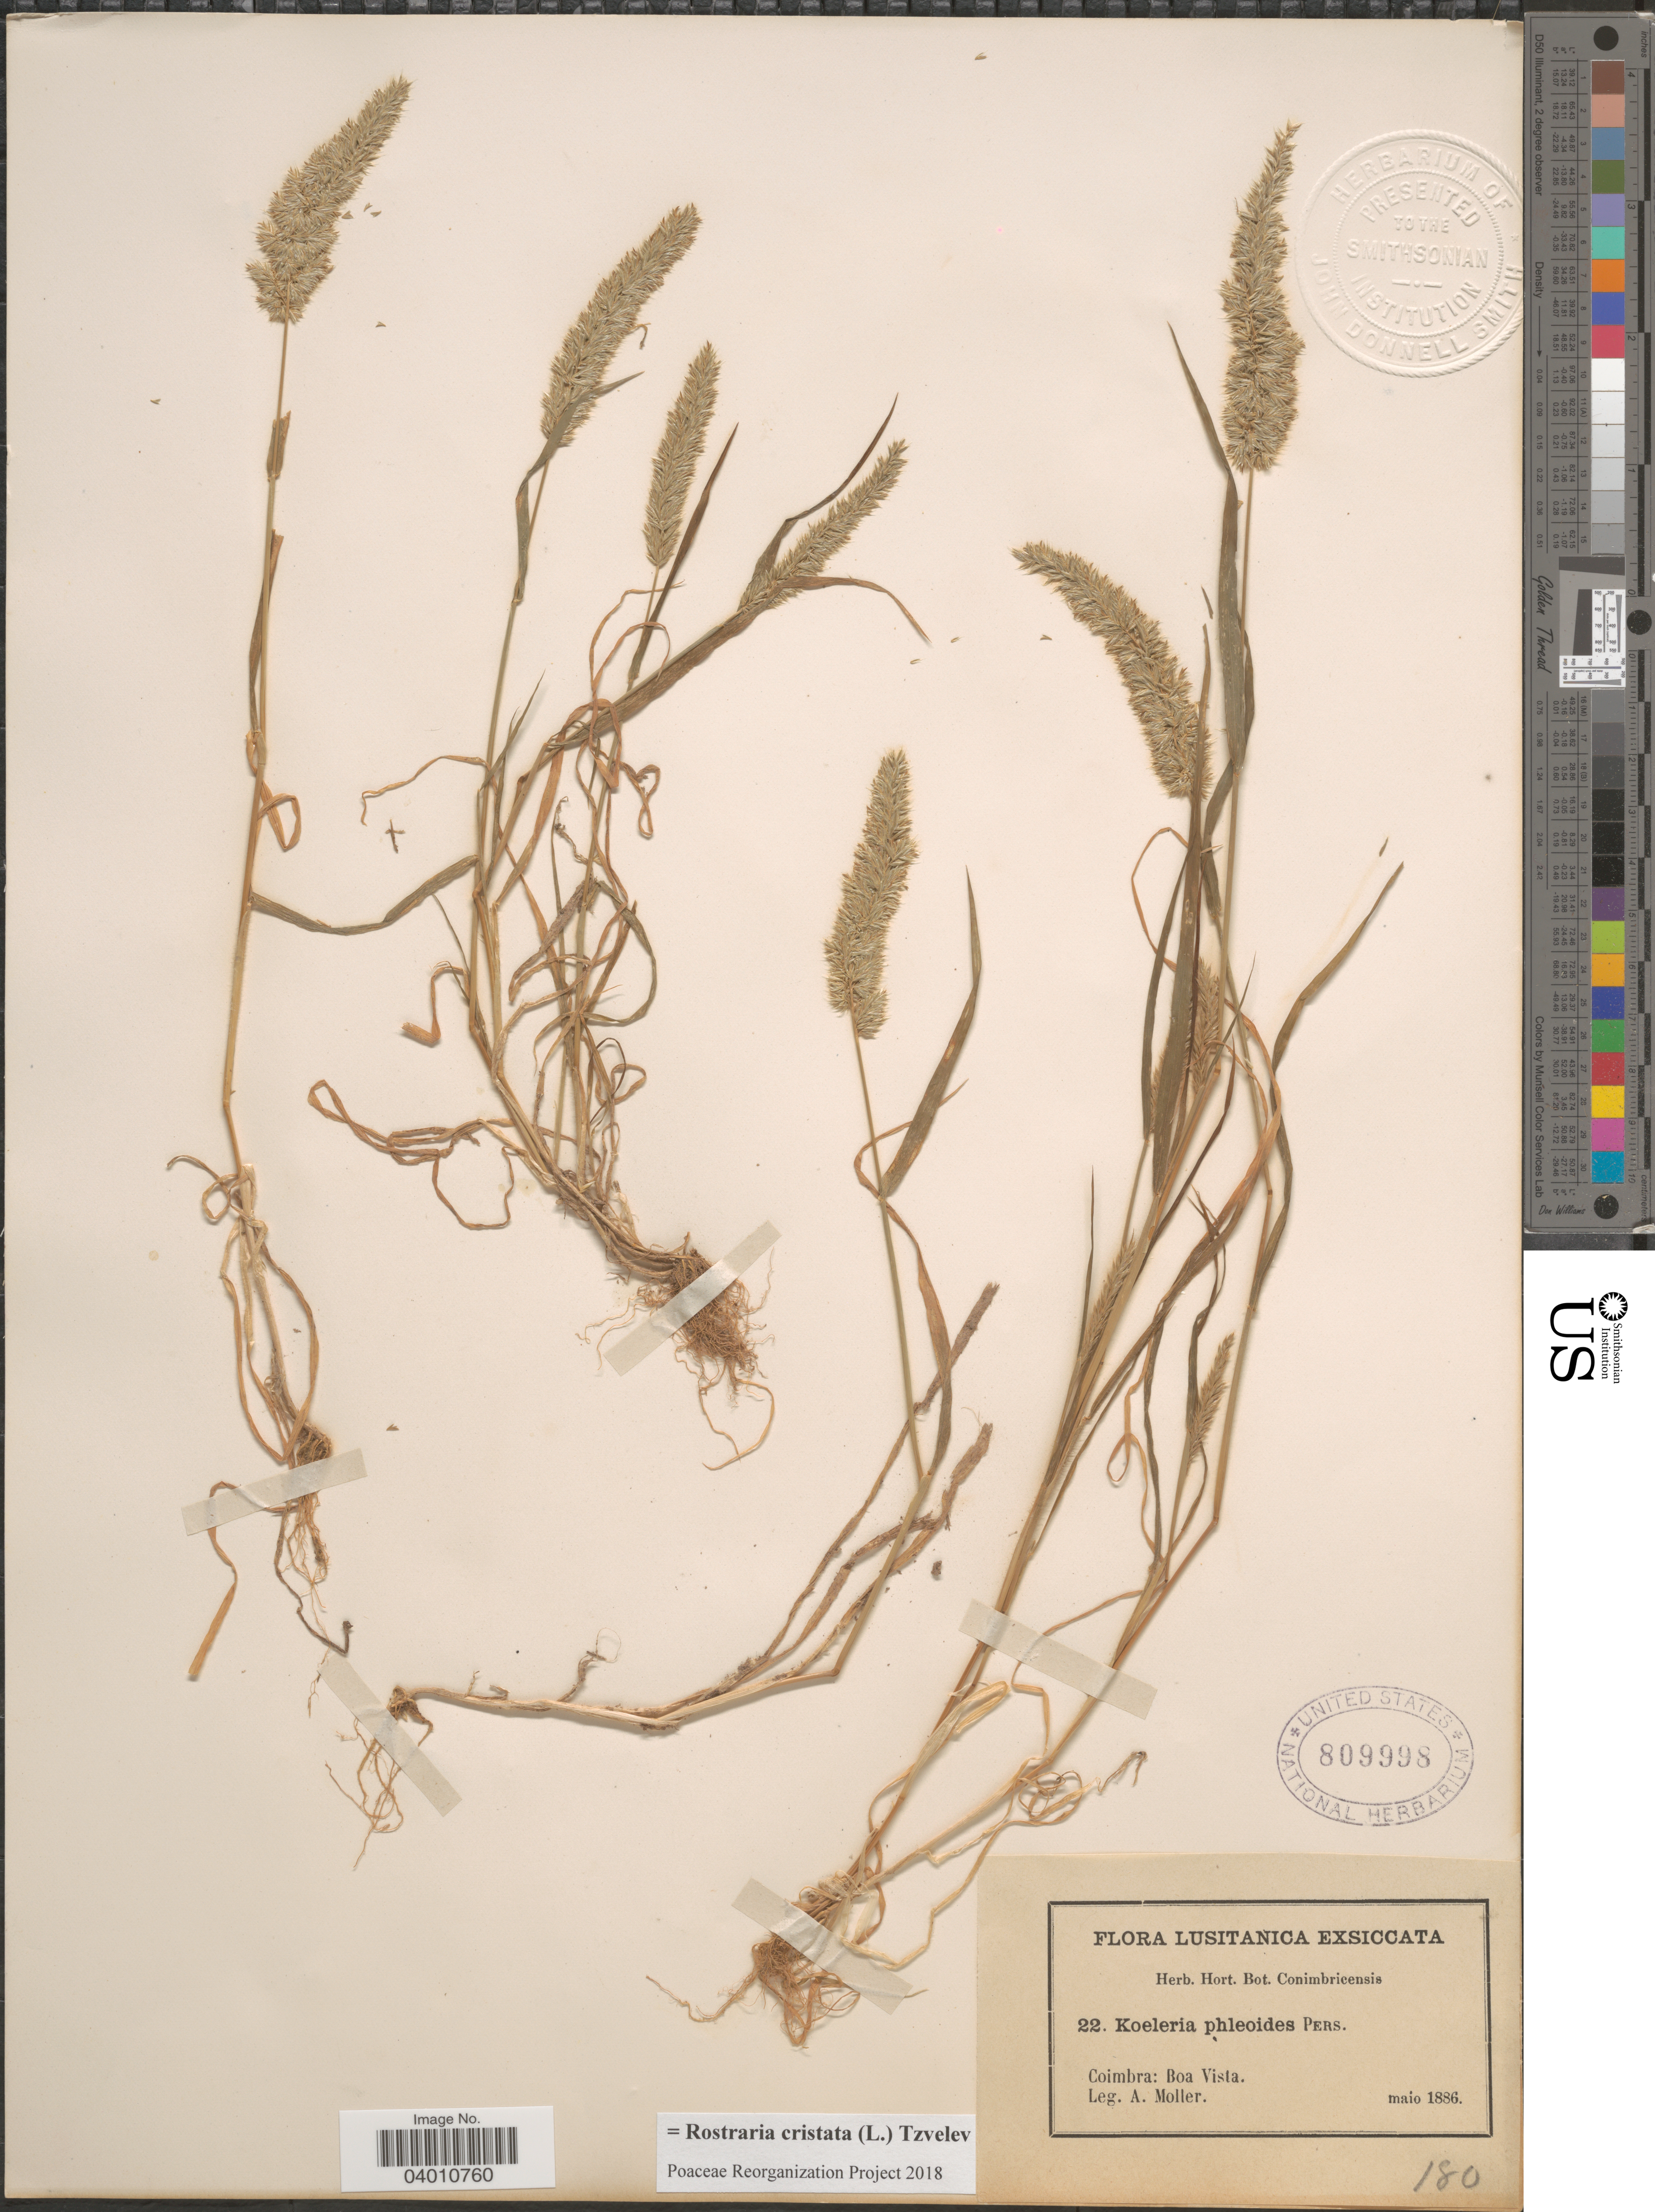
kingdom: Plantae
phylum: Tracheophyta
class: Liliopsida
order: Poales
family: Poaceae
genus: Rostraria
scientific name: Rostraria cristata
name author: (L.) Tzvelev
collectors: A. Moller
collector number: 22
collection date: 1886-05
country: Portugal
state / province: Coimbra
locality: Lusitanica. Boa Vista.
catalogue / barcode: US 809998